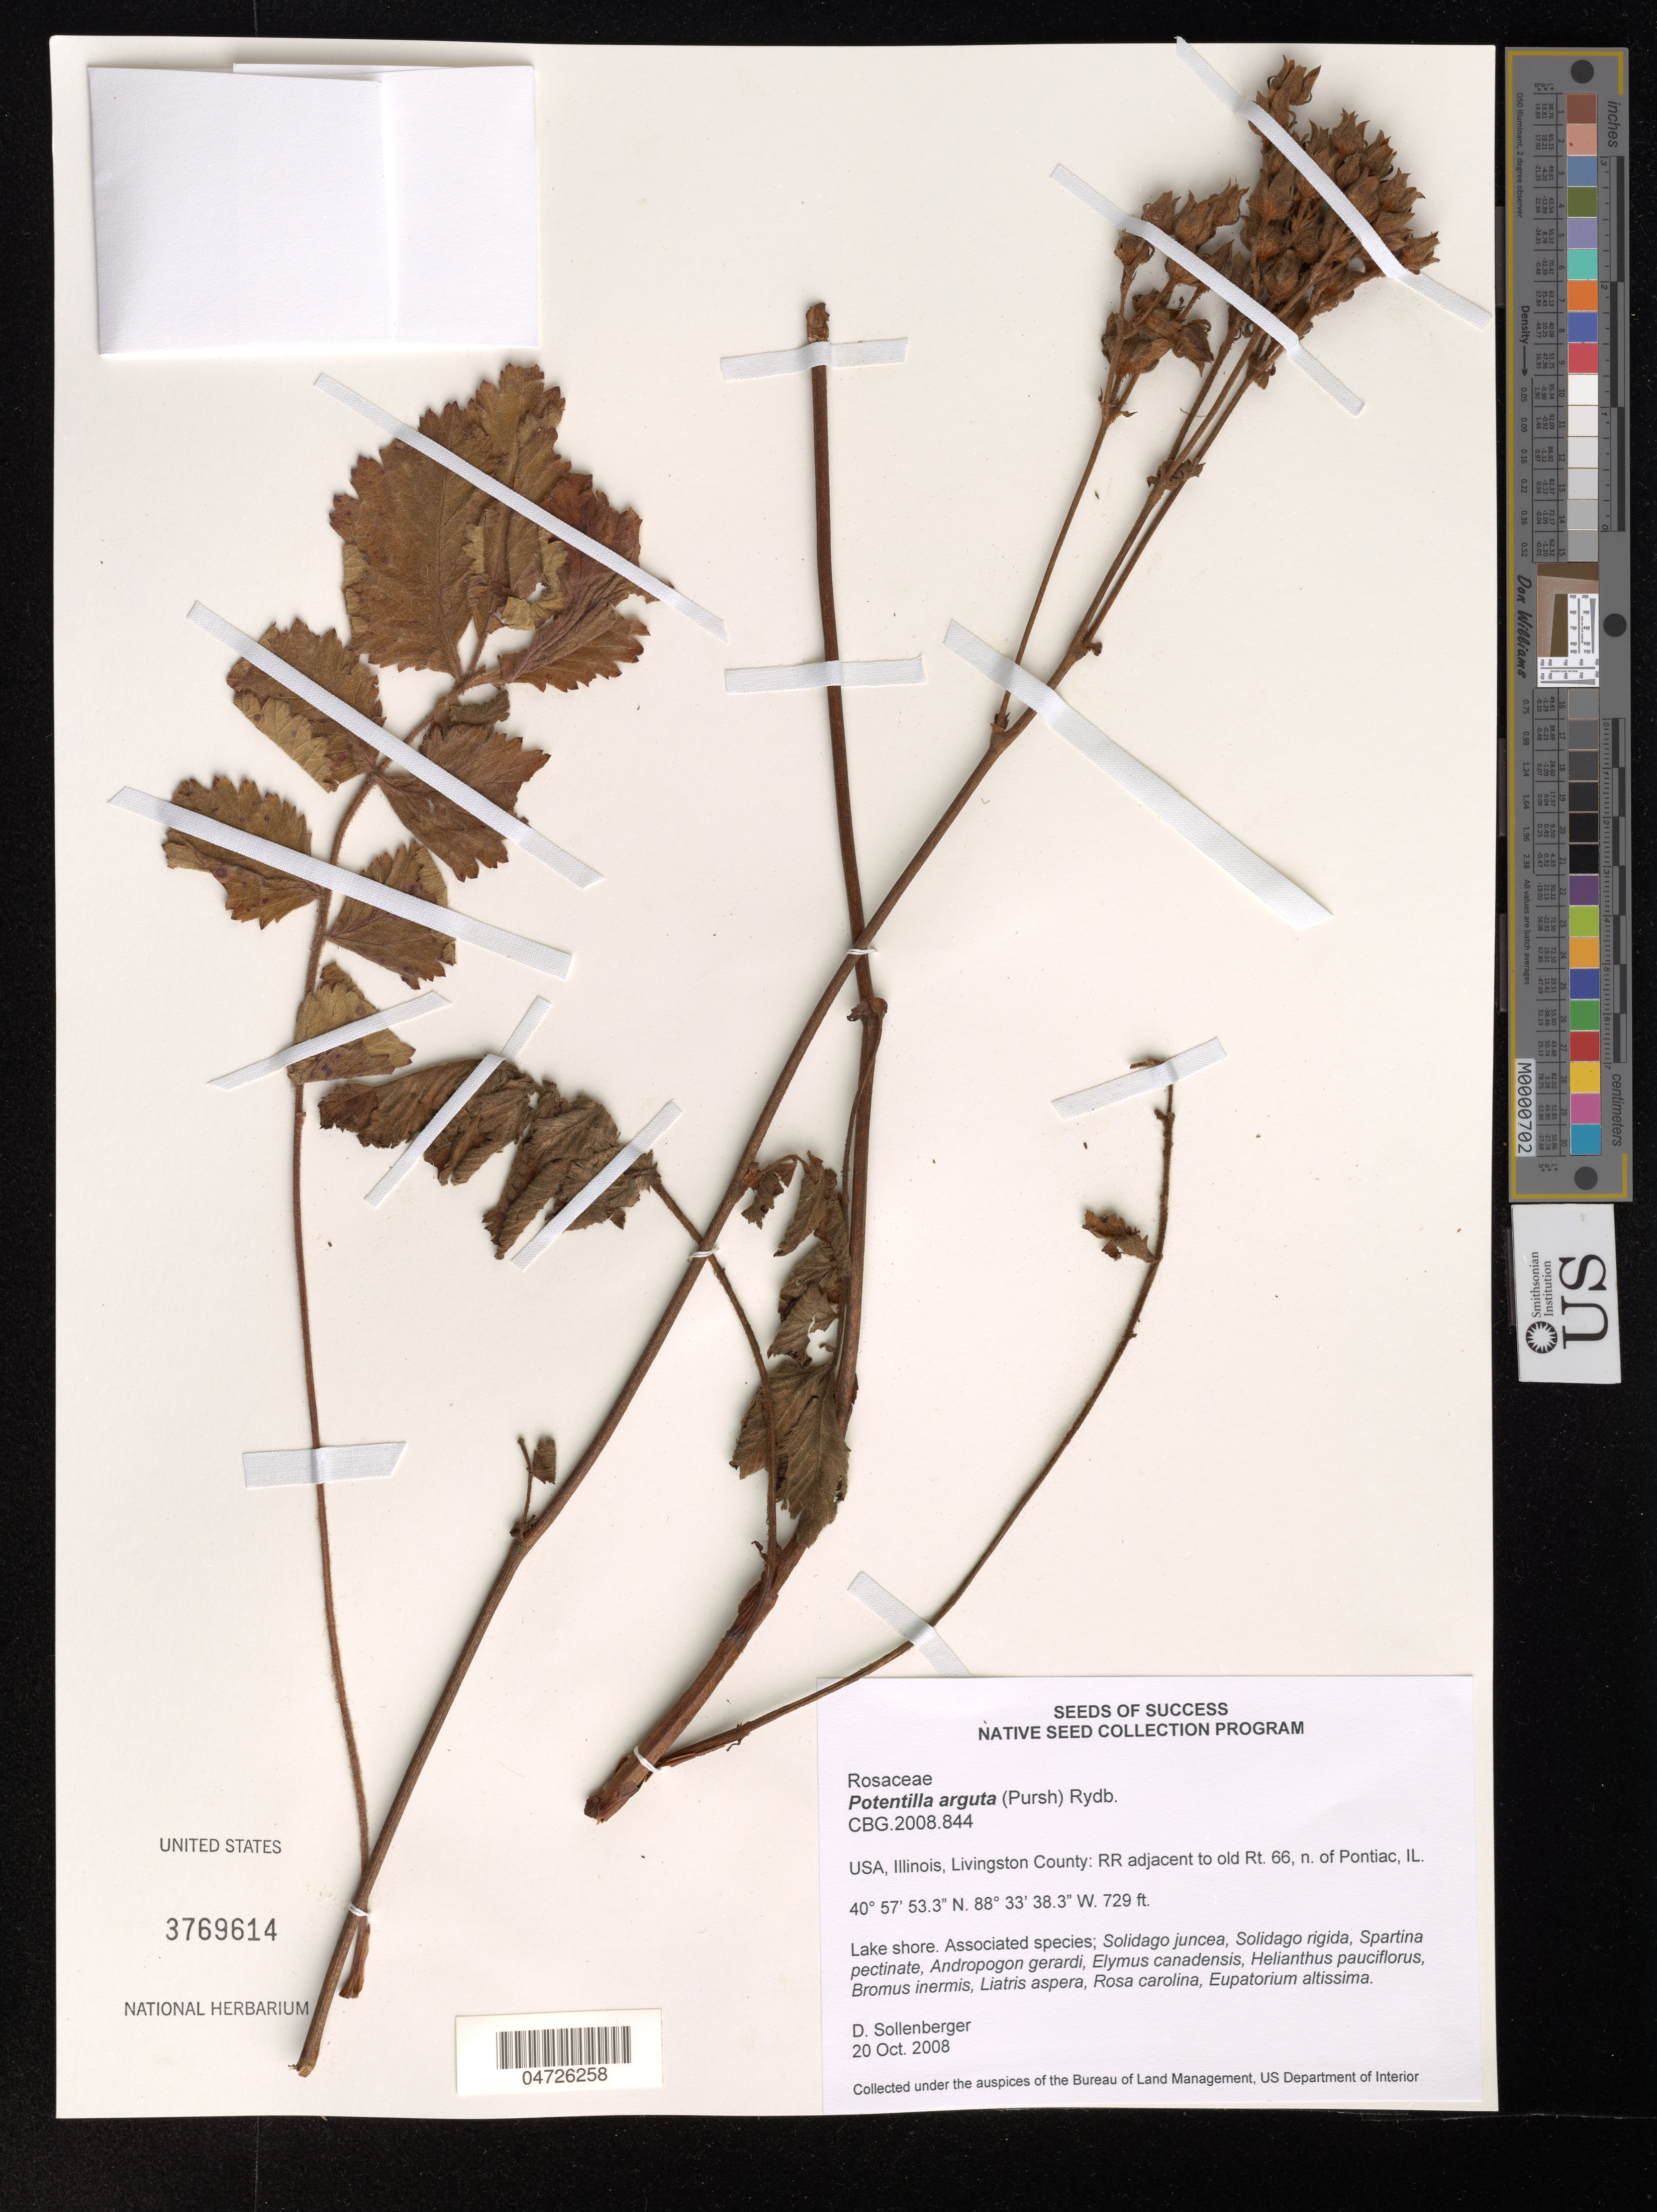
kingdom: Plantae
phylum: Tracheophyta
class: Magnoliopsida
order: Rosales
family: Rosaceae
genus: Potentilla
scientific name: Potentilla arguta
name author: Pursh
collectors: D. Sollenberger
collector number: CBG.2008.844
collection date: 2008-10-20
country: United States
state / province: Illinois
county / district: Livingston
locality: Livingston County: RR adjacent to old Rt. 66, n. of Pontiac, IL.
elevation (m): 222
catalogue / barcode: US 3769614